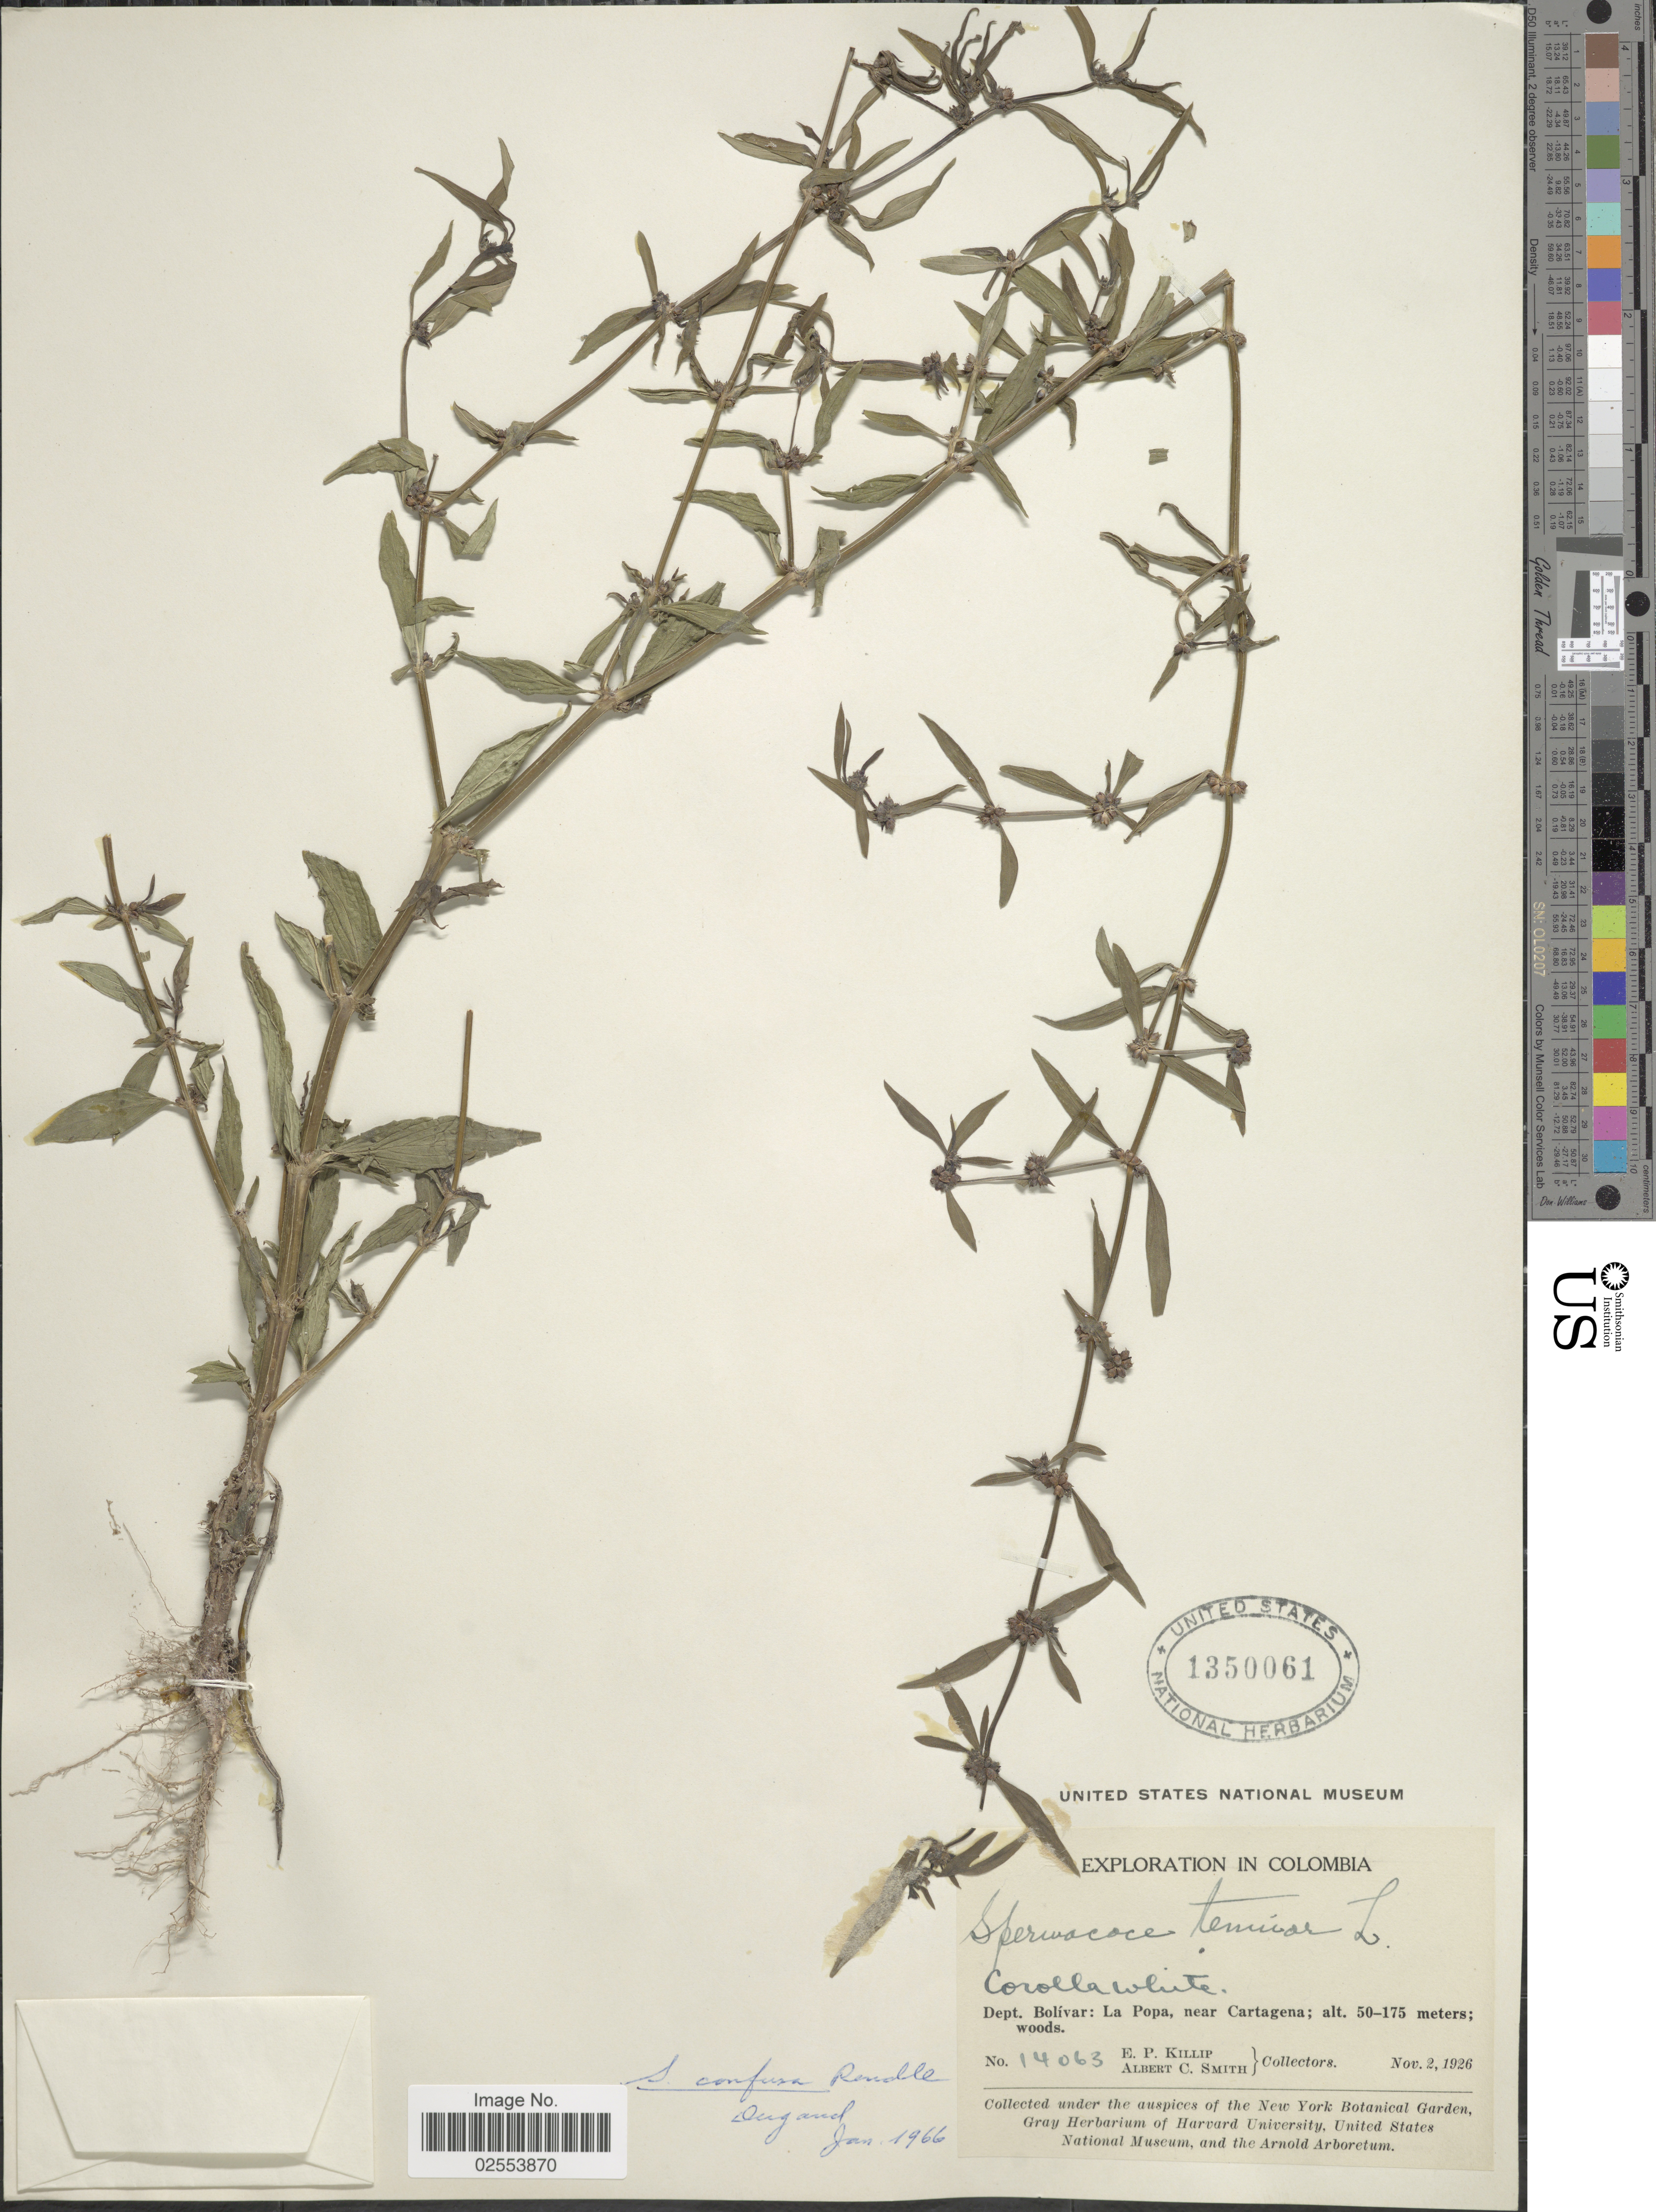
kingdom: Plantae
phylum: Tracheophyta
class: Magnoliopsida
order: Gentianales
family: Rubiaceae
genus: Spermacoce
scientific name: Spermacoce confusa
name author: Rendle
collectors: E. P. Killip & A. C. Smith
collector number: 14063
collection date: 1926-11-02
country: Colombia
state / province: Bolívar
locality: La Popa, near Cartagena.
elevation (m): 50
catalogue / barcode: US 1350061